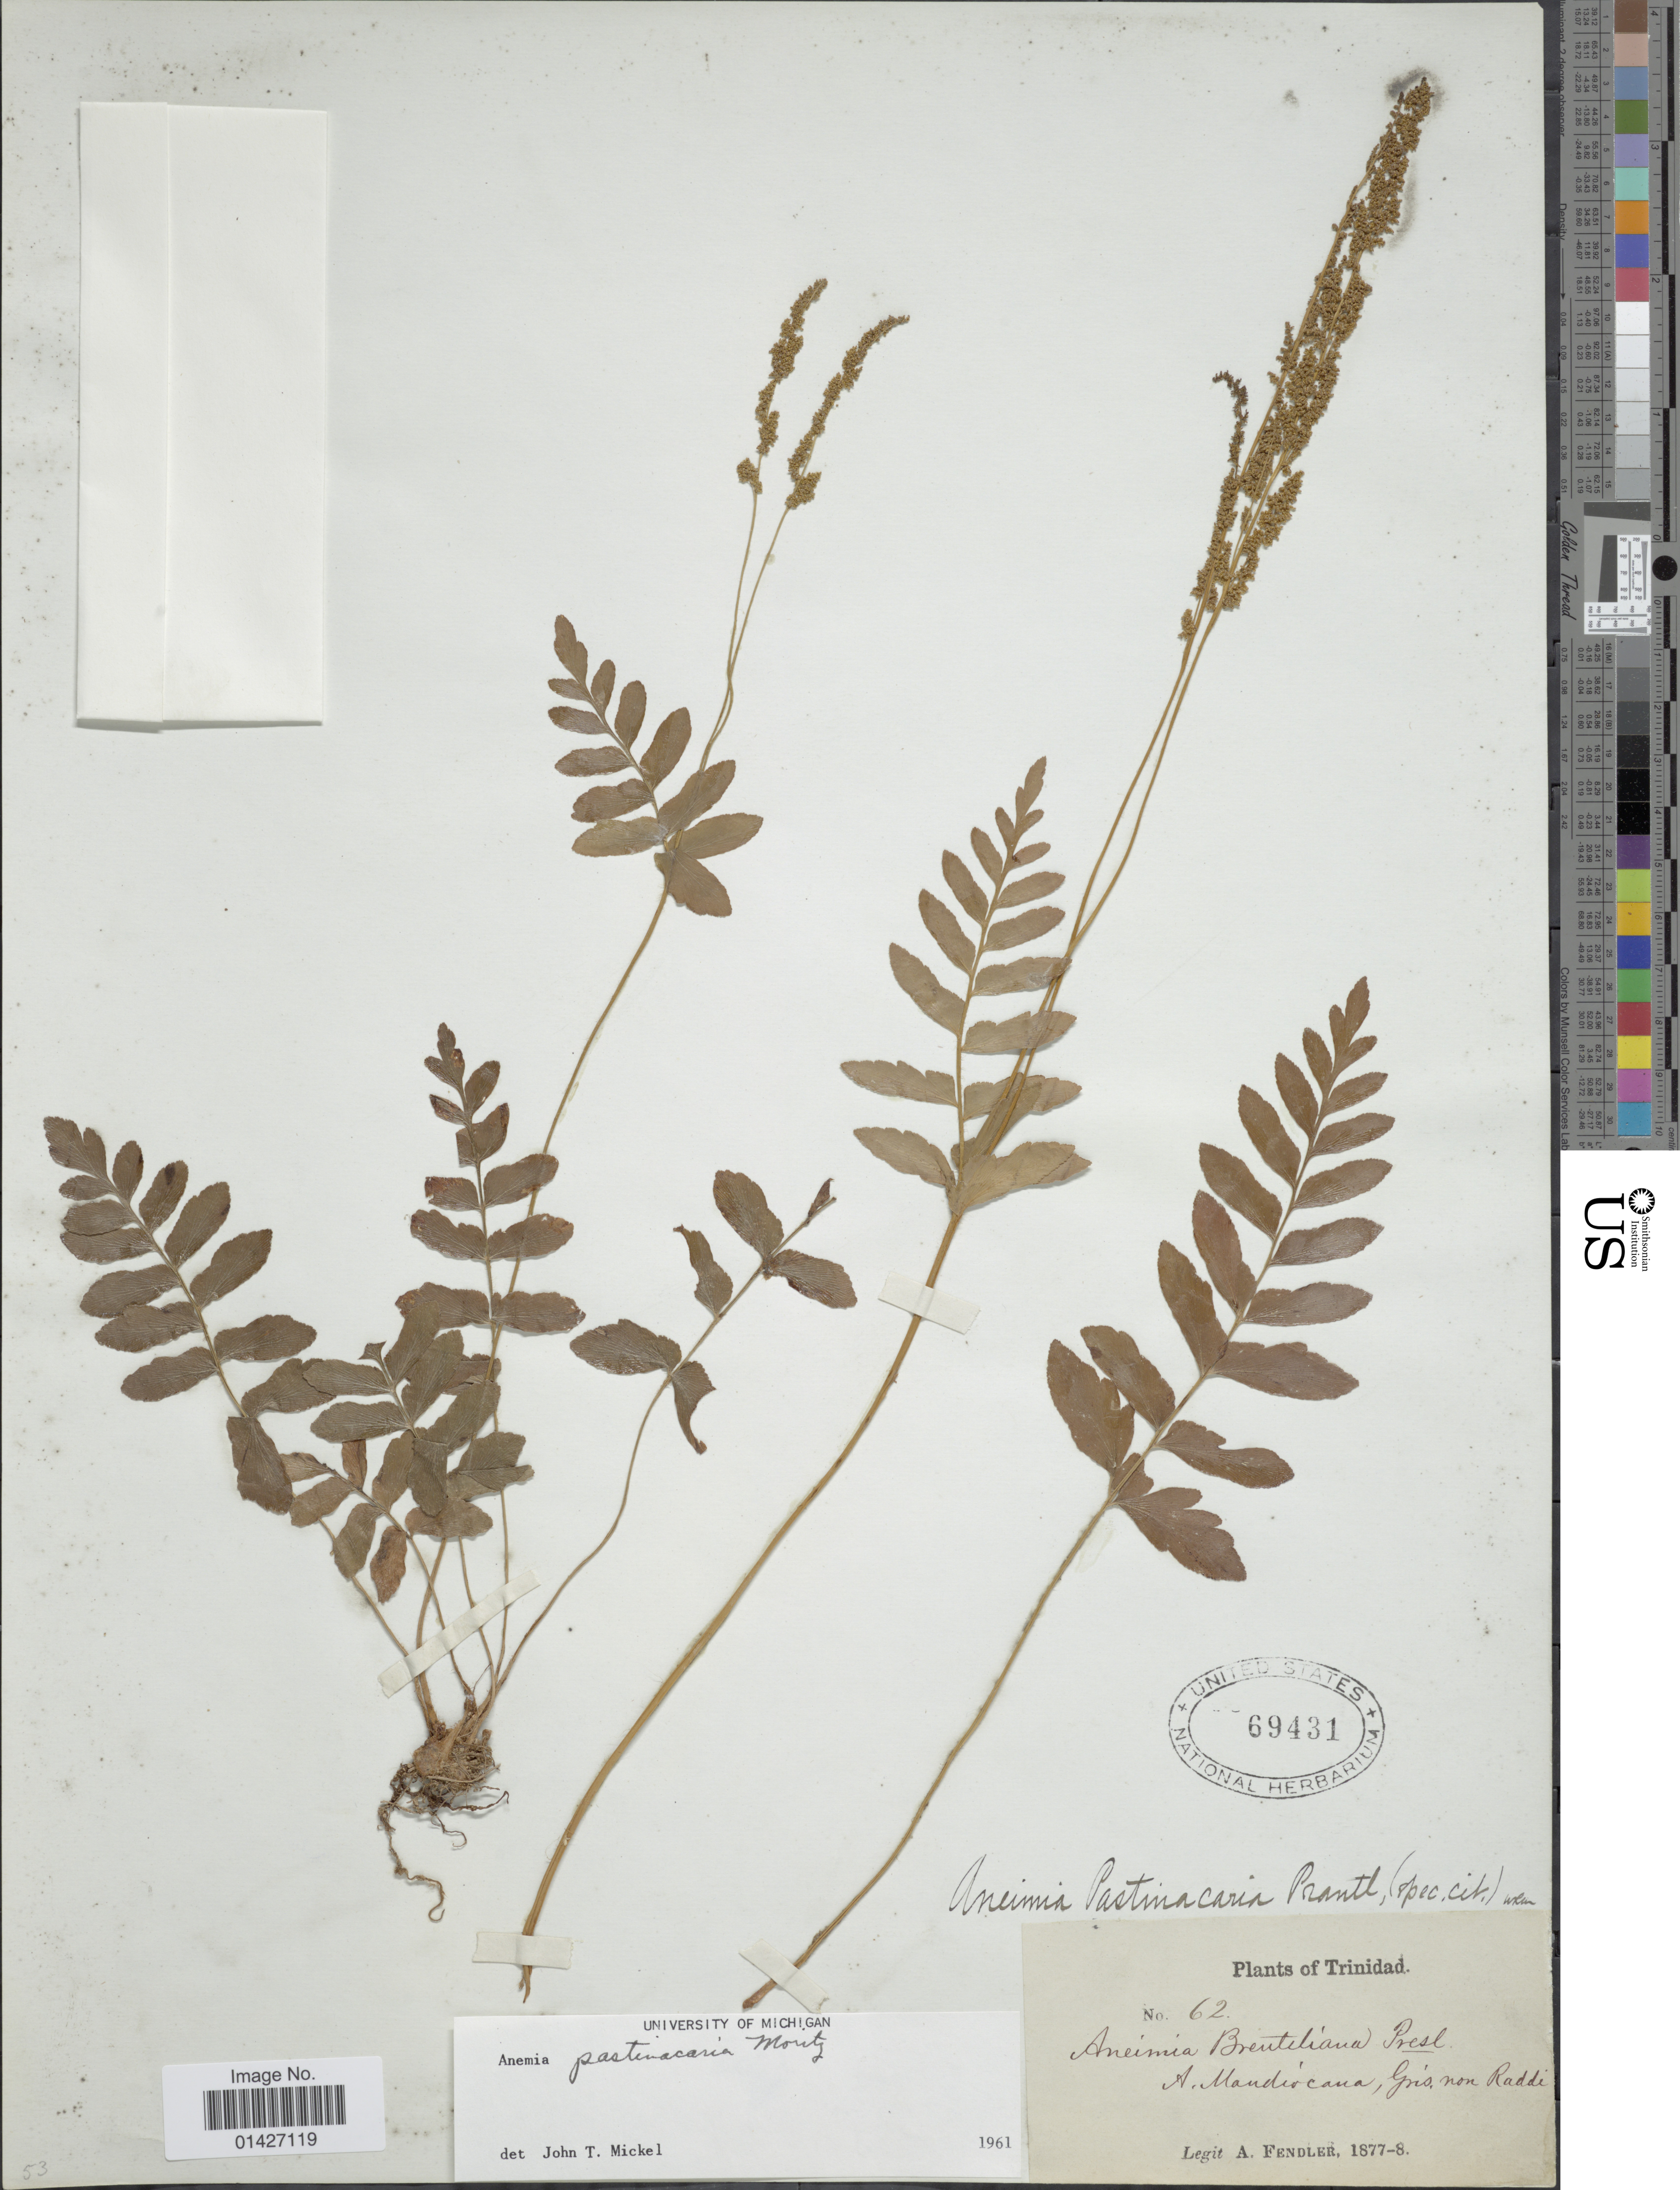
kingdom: Plantae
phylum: Tracheophyta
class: Polypodiopsida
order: Schizaeales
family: Anemiaceae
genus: Anemia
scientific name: Anemia pastinacaria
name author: Moritz ex Prantl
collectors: A. Fendler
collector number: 62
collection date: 1877-08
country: Trinidad and Tobago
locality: Trinidad.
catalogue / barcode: US 69431